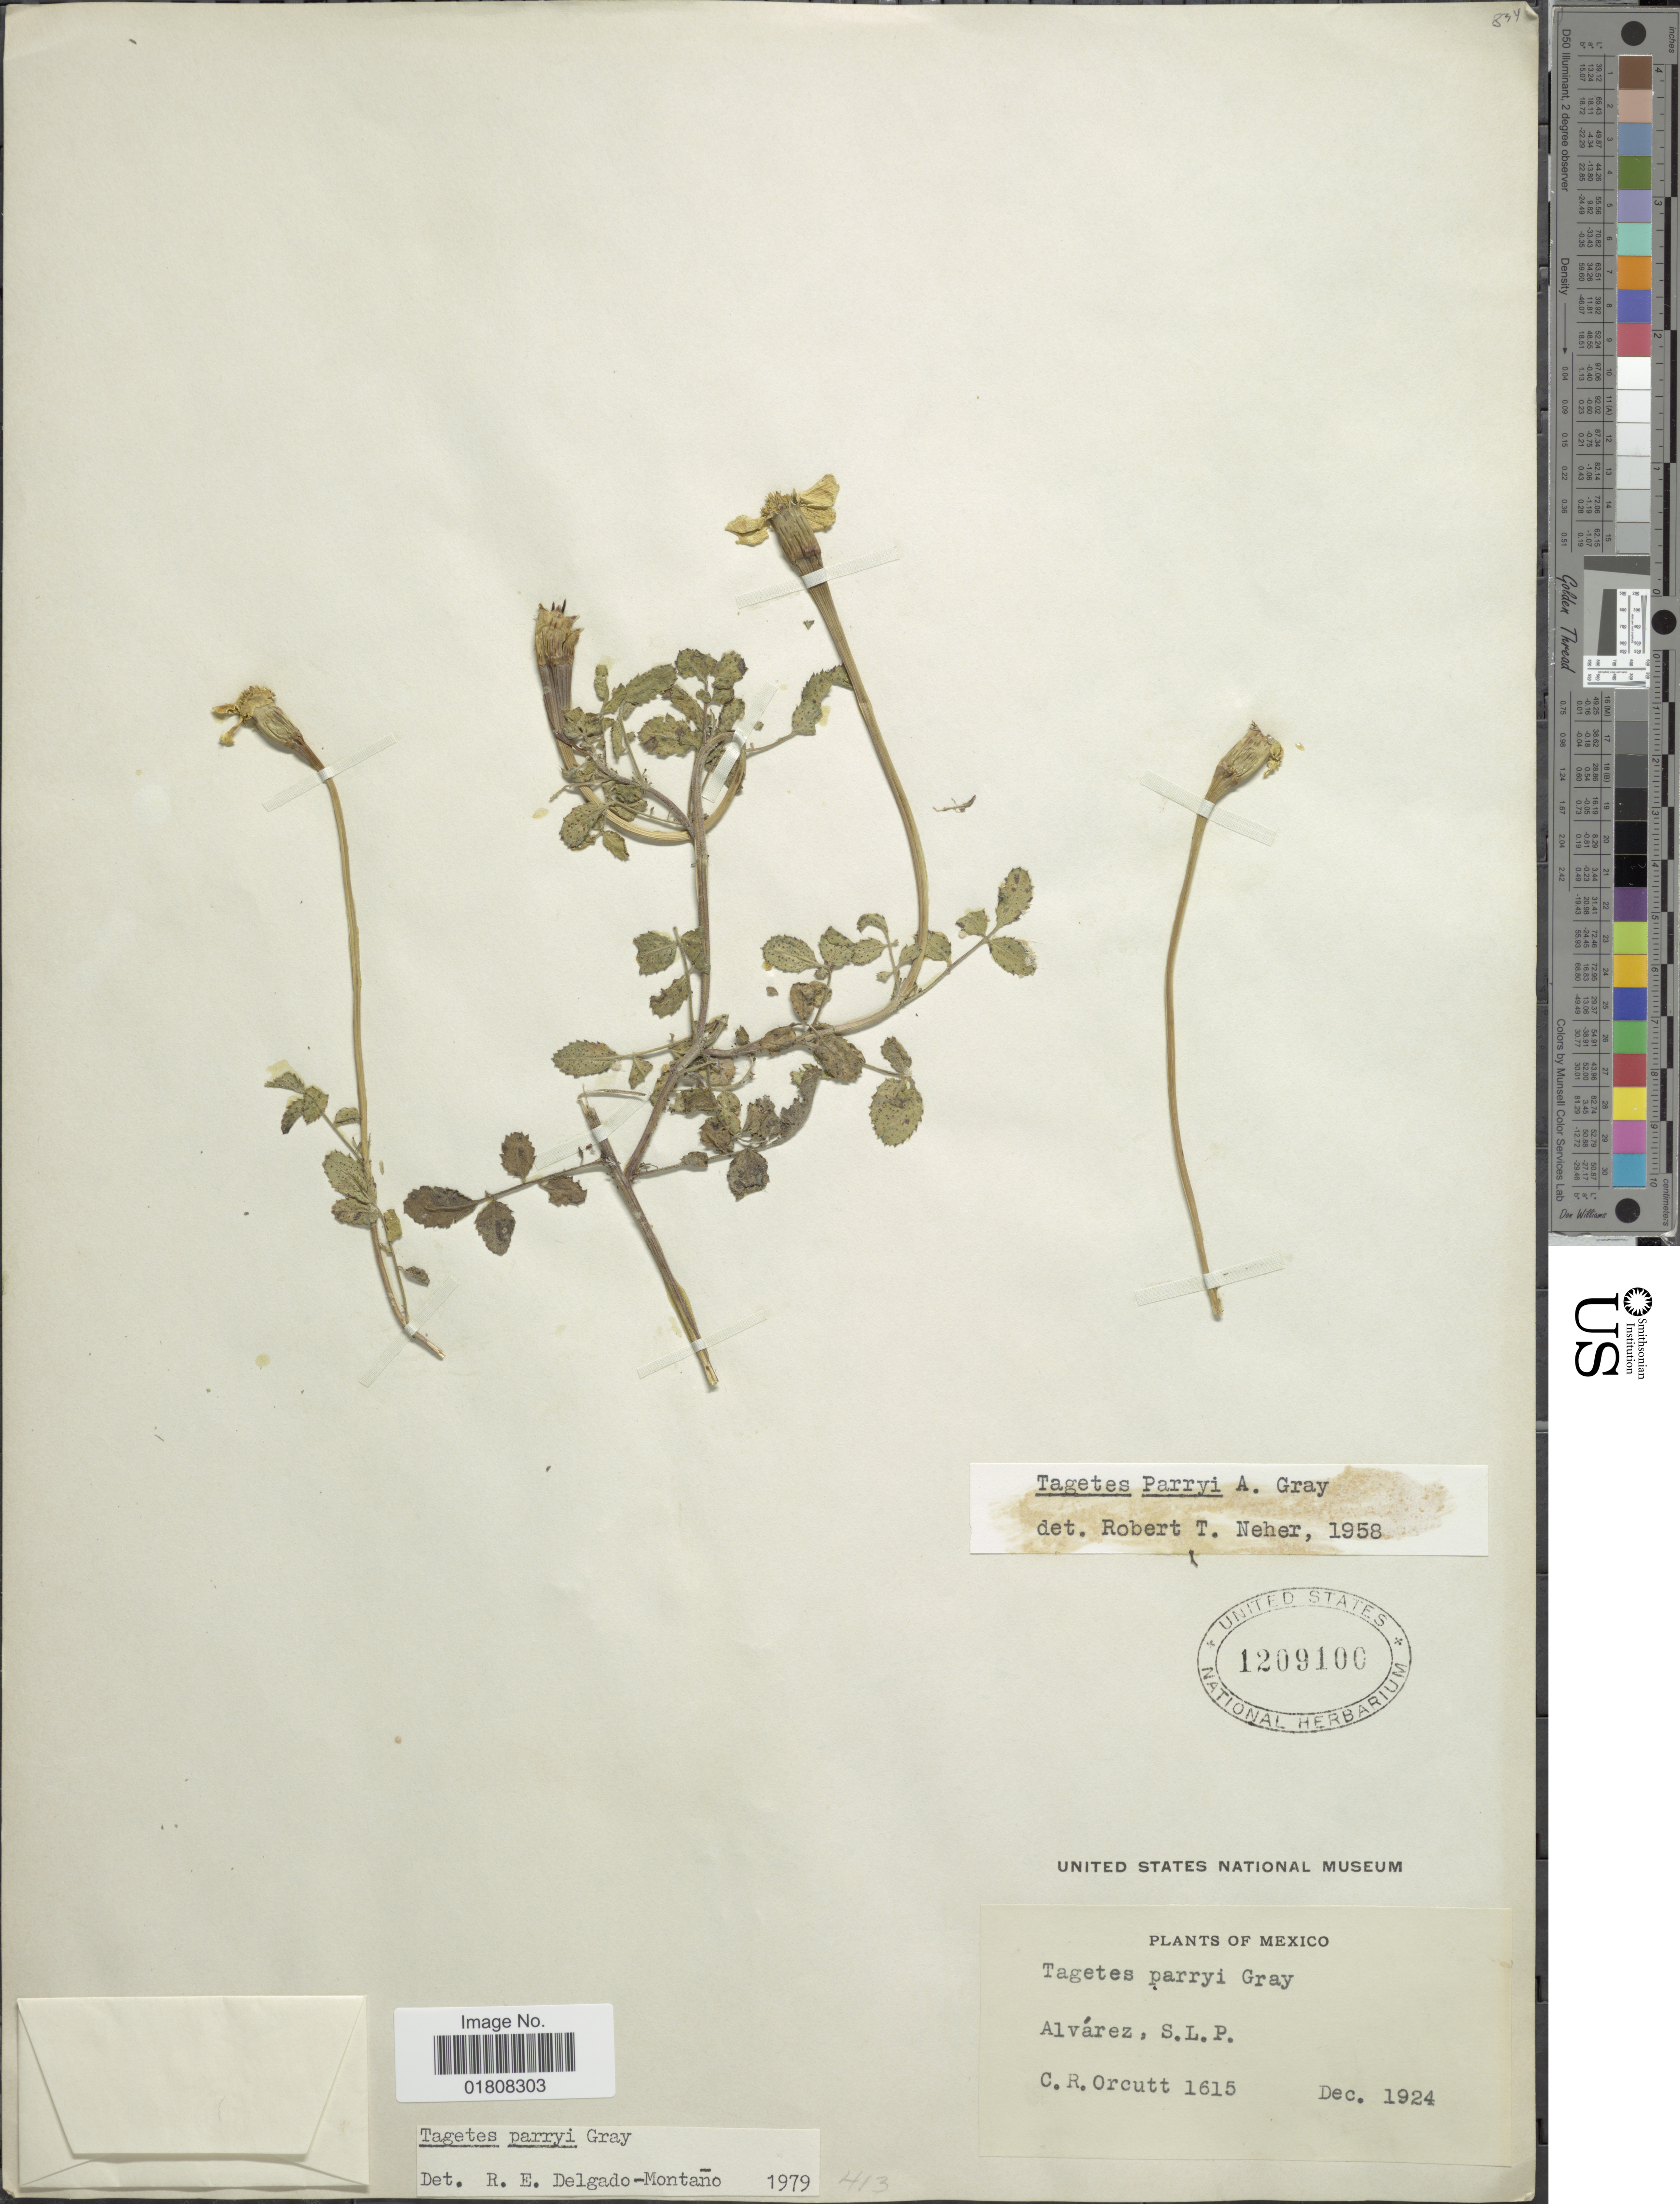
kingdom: Plantae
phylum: Tracheophyta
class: Magnoliopsida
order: Asterales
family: Asteraceae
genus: Tagetes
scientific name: Tagetes parryi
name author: A. Gray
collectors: C. R. Orcutt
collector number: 1615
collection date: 1924-12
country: Mexico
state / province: San Luis Potosí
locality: Alvarez, S. L. P.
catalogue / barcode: US 1209100